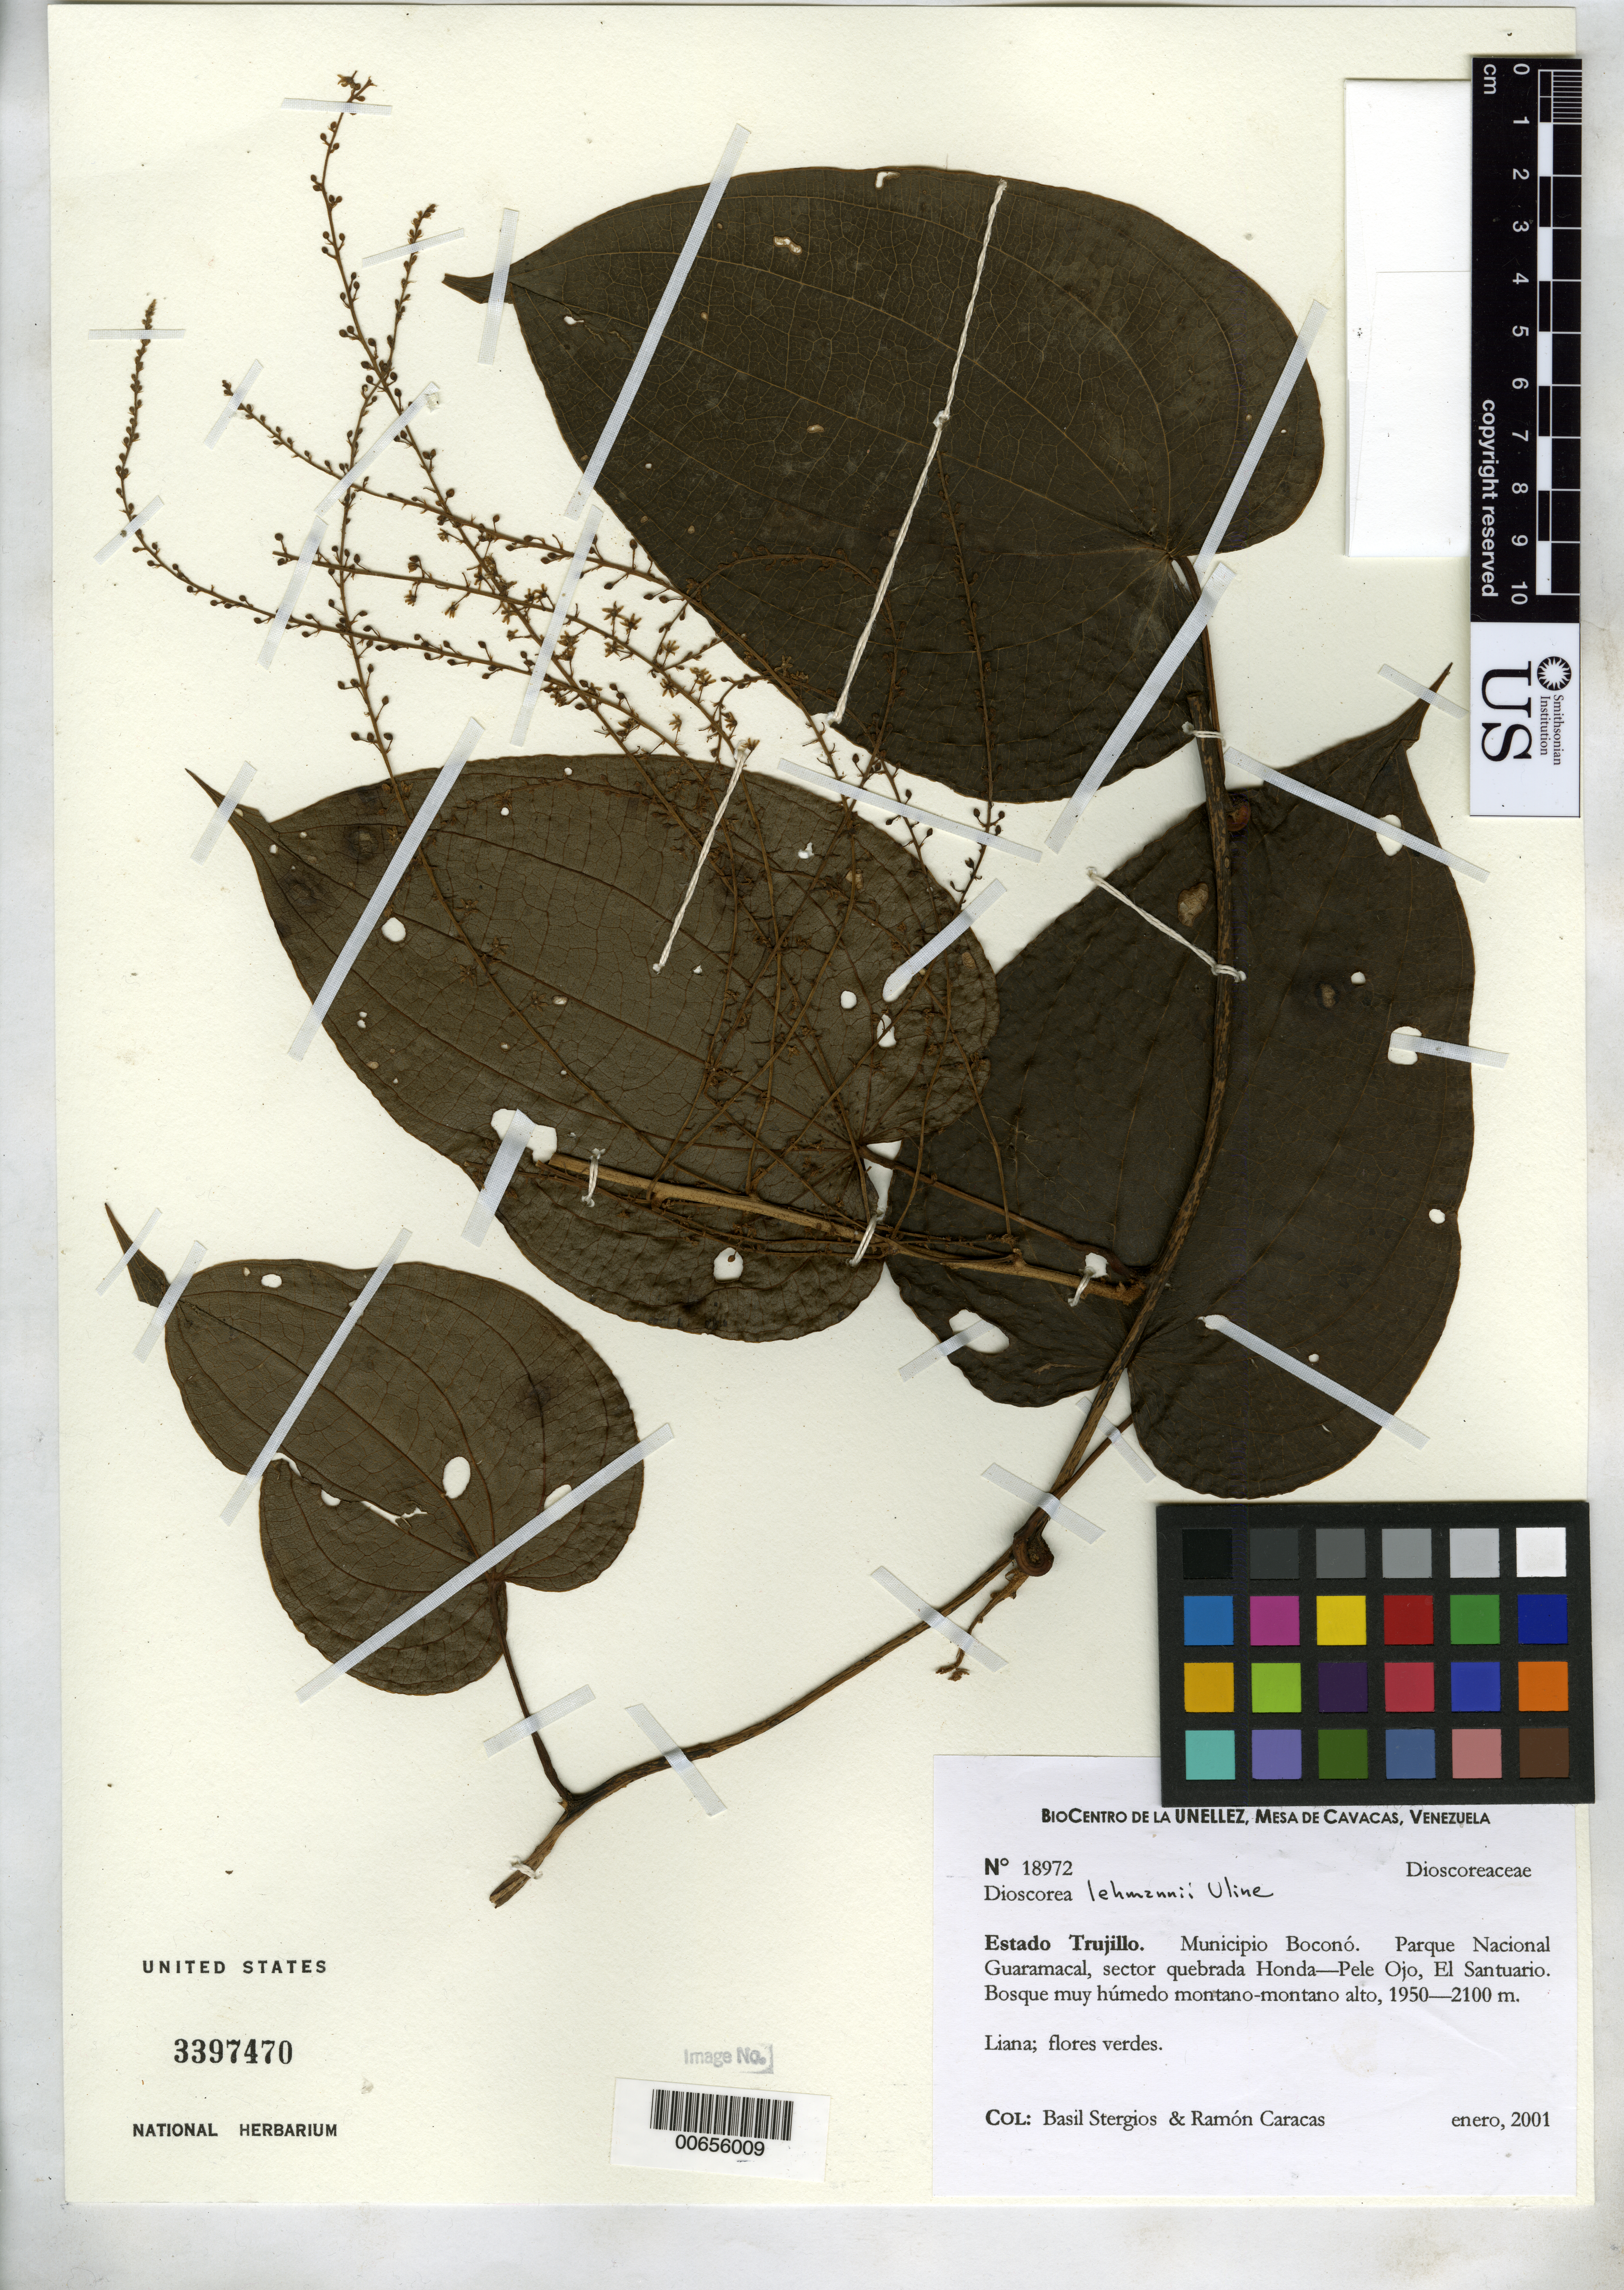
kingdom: Plantae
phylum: Tracheophyta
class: Liliopsida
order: Dioscoreales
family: Dioscoreaceae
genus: Dioscorea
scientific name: Dioscorea lehmannii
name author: Uline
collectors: B. G. Stergios & R. Caracas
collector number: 18972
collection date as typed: Jan 2001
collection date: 2001-01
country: Venezuela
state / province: Trujillo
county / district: Boconó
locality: Parque Nacional Guaramacal, sector quebrada Honda-Pele Ojo, El Santuario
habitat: Bosque muy húmedo montano-montano alto.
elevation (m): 1950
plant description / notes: MEXU, MY, NY, PORT, US, VEN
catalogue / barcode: US 3397470